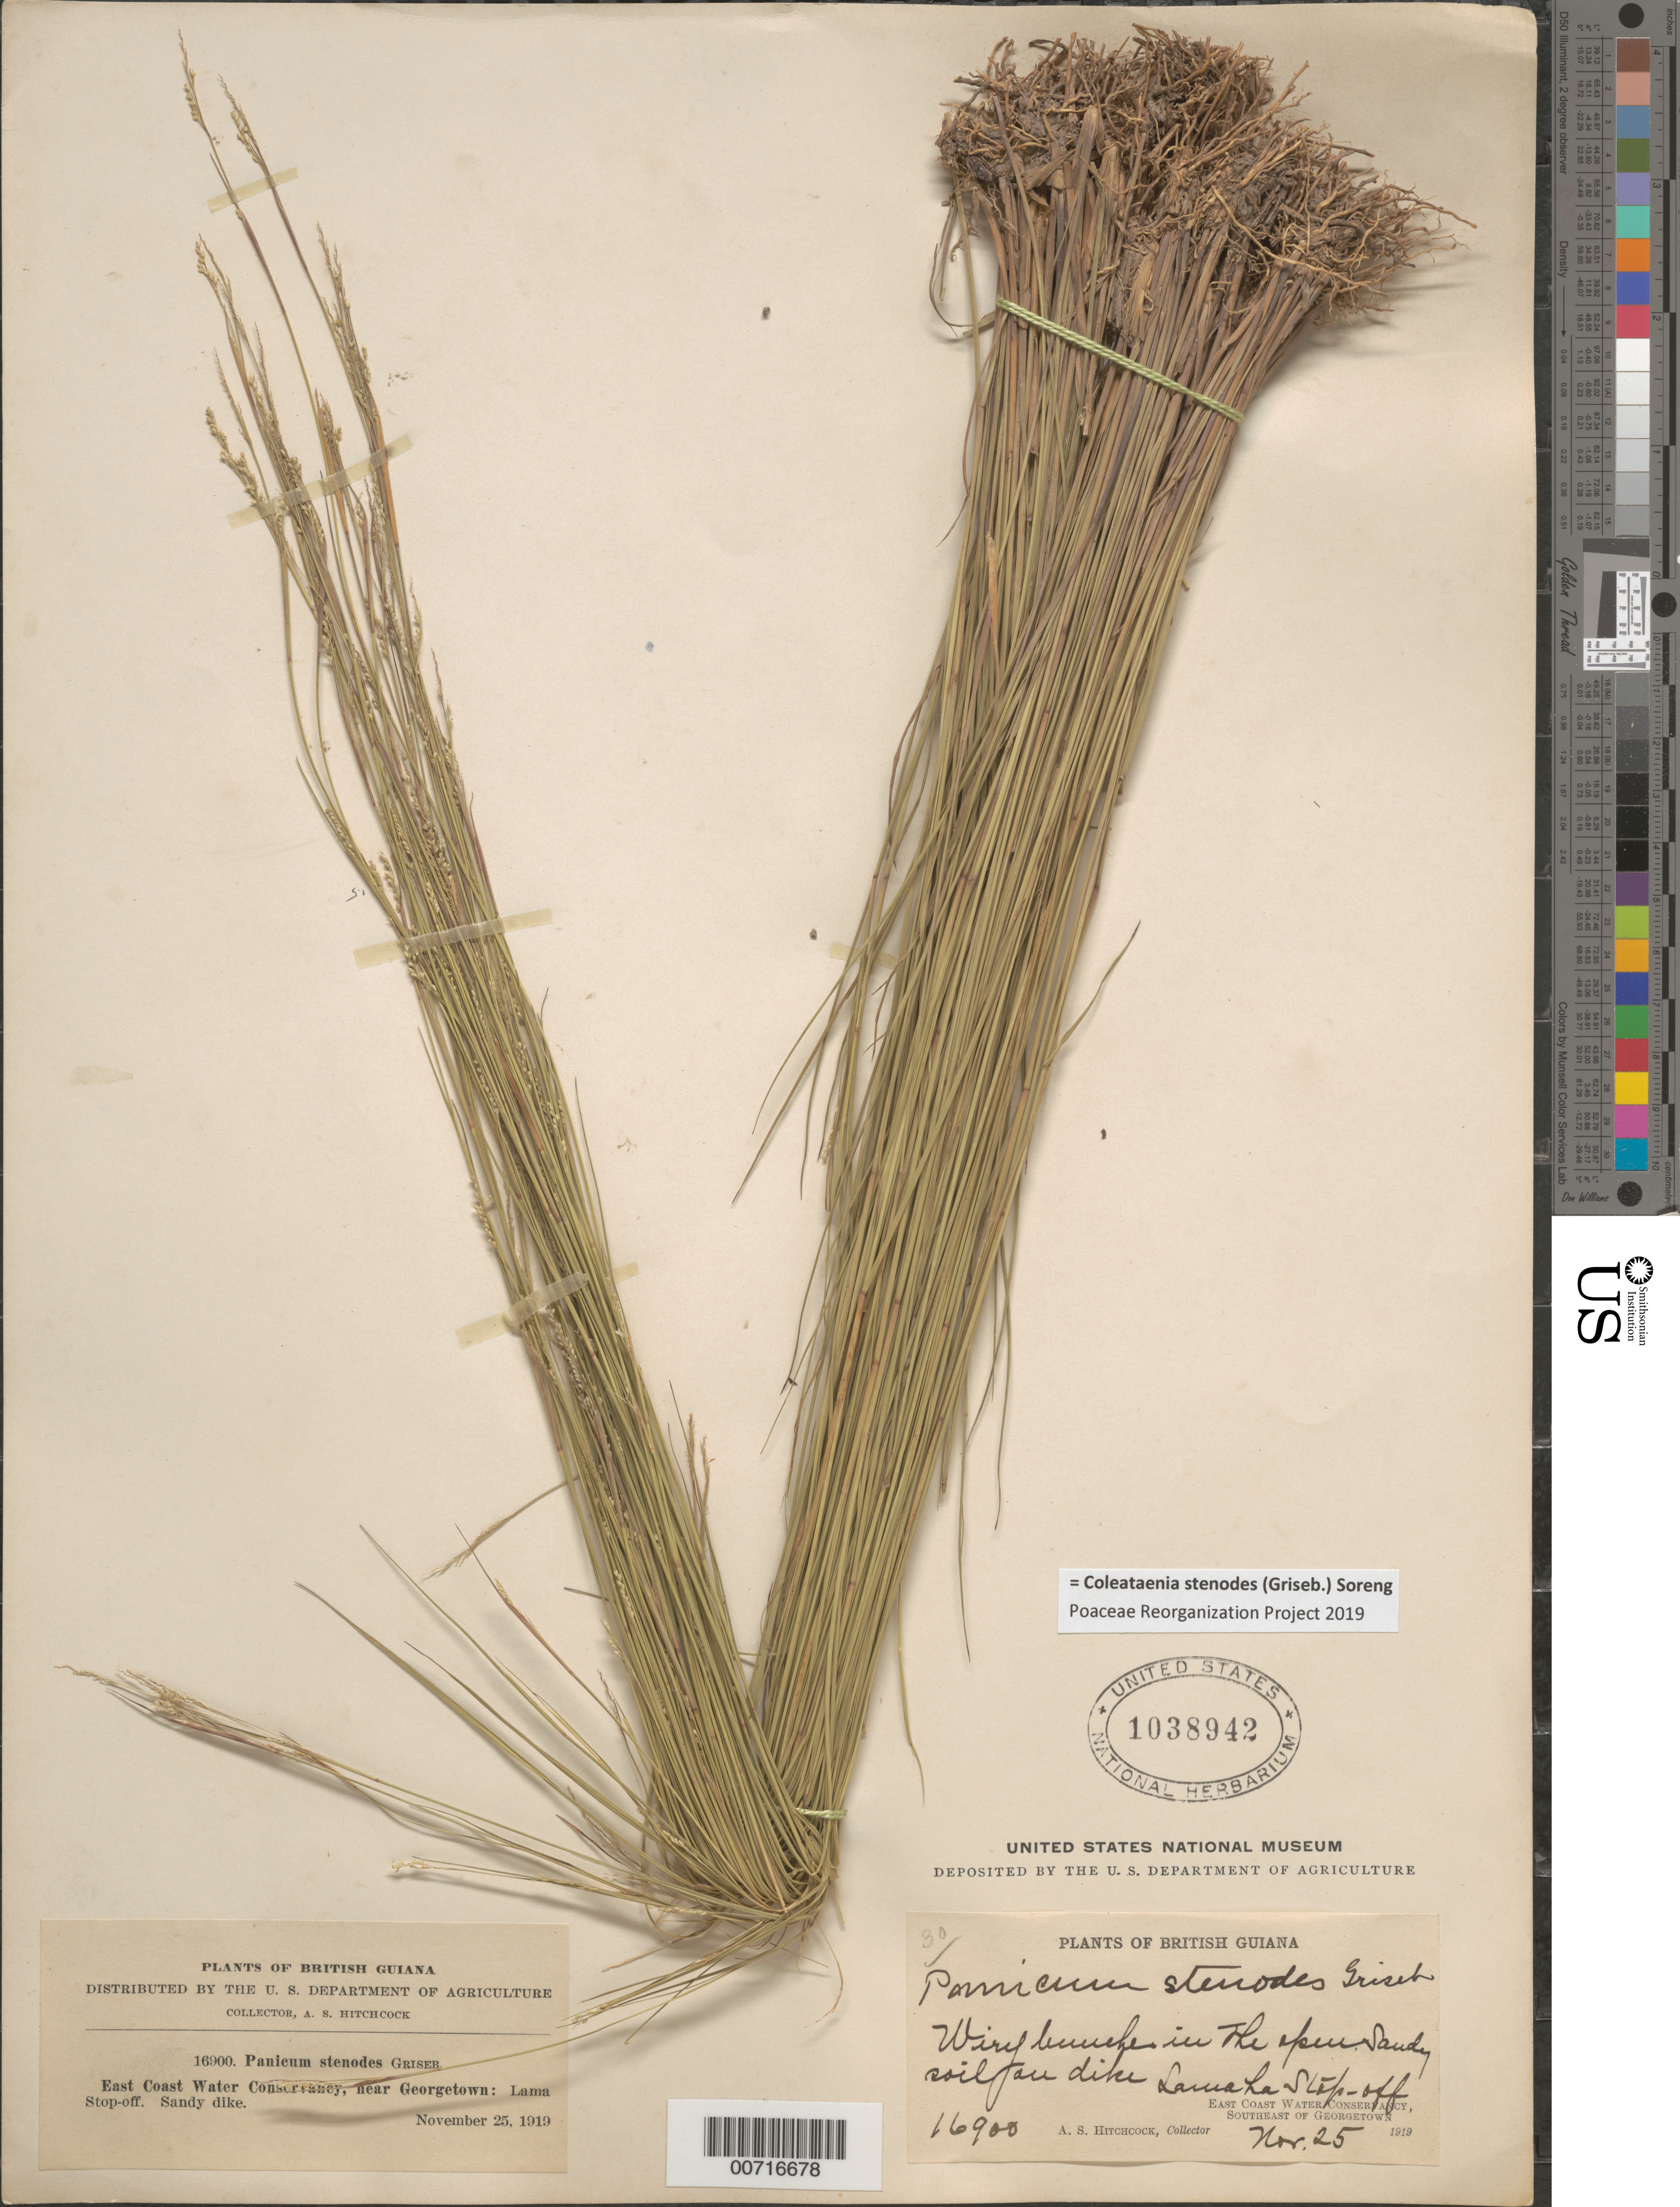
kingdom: Plantae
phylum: Tracheophyta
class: Liliopsida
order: Poales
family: Poaceae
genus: Panicum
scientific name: Panicum stenodes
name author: Griseb.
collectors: A. S. Hitchcock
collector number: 16900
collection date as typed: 25-Nov-19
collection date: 1919-11-25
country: Guyana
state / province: Demerara-Mahaica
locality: Lamaha Stop-Off, Georgetown, SE of, East Coast Water Conservancy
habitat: Sandy dike; open sandy soil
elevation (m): -2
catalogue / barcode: US 1038942